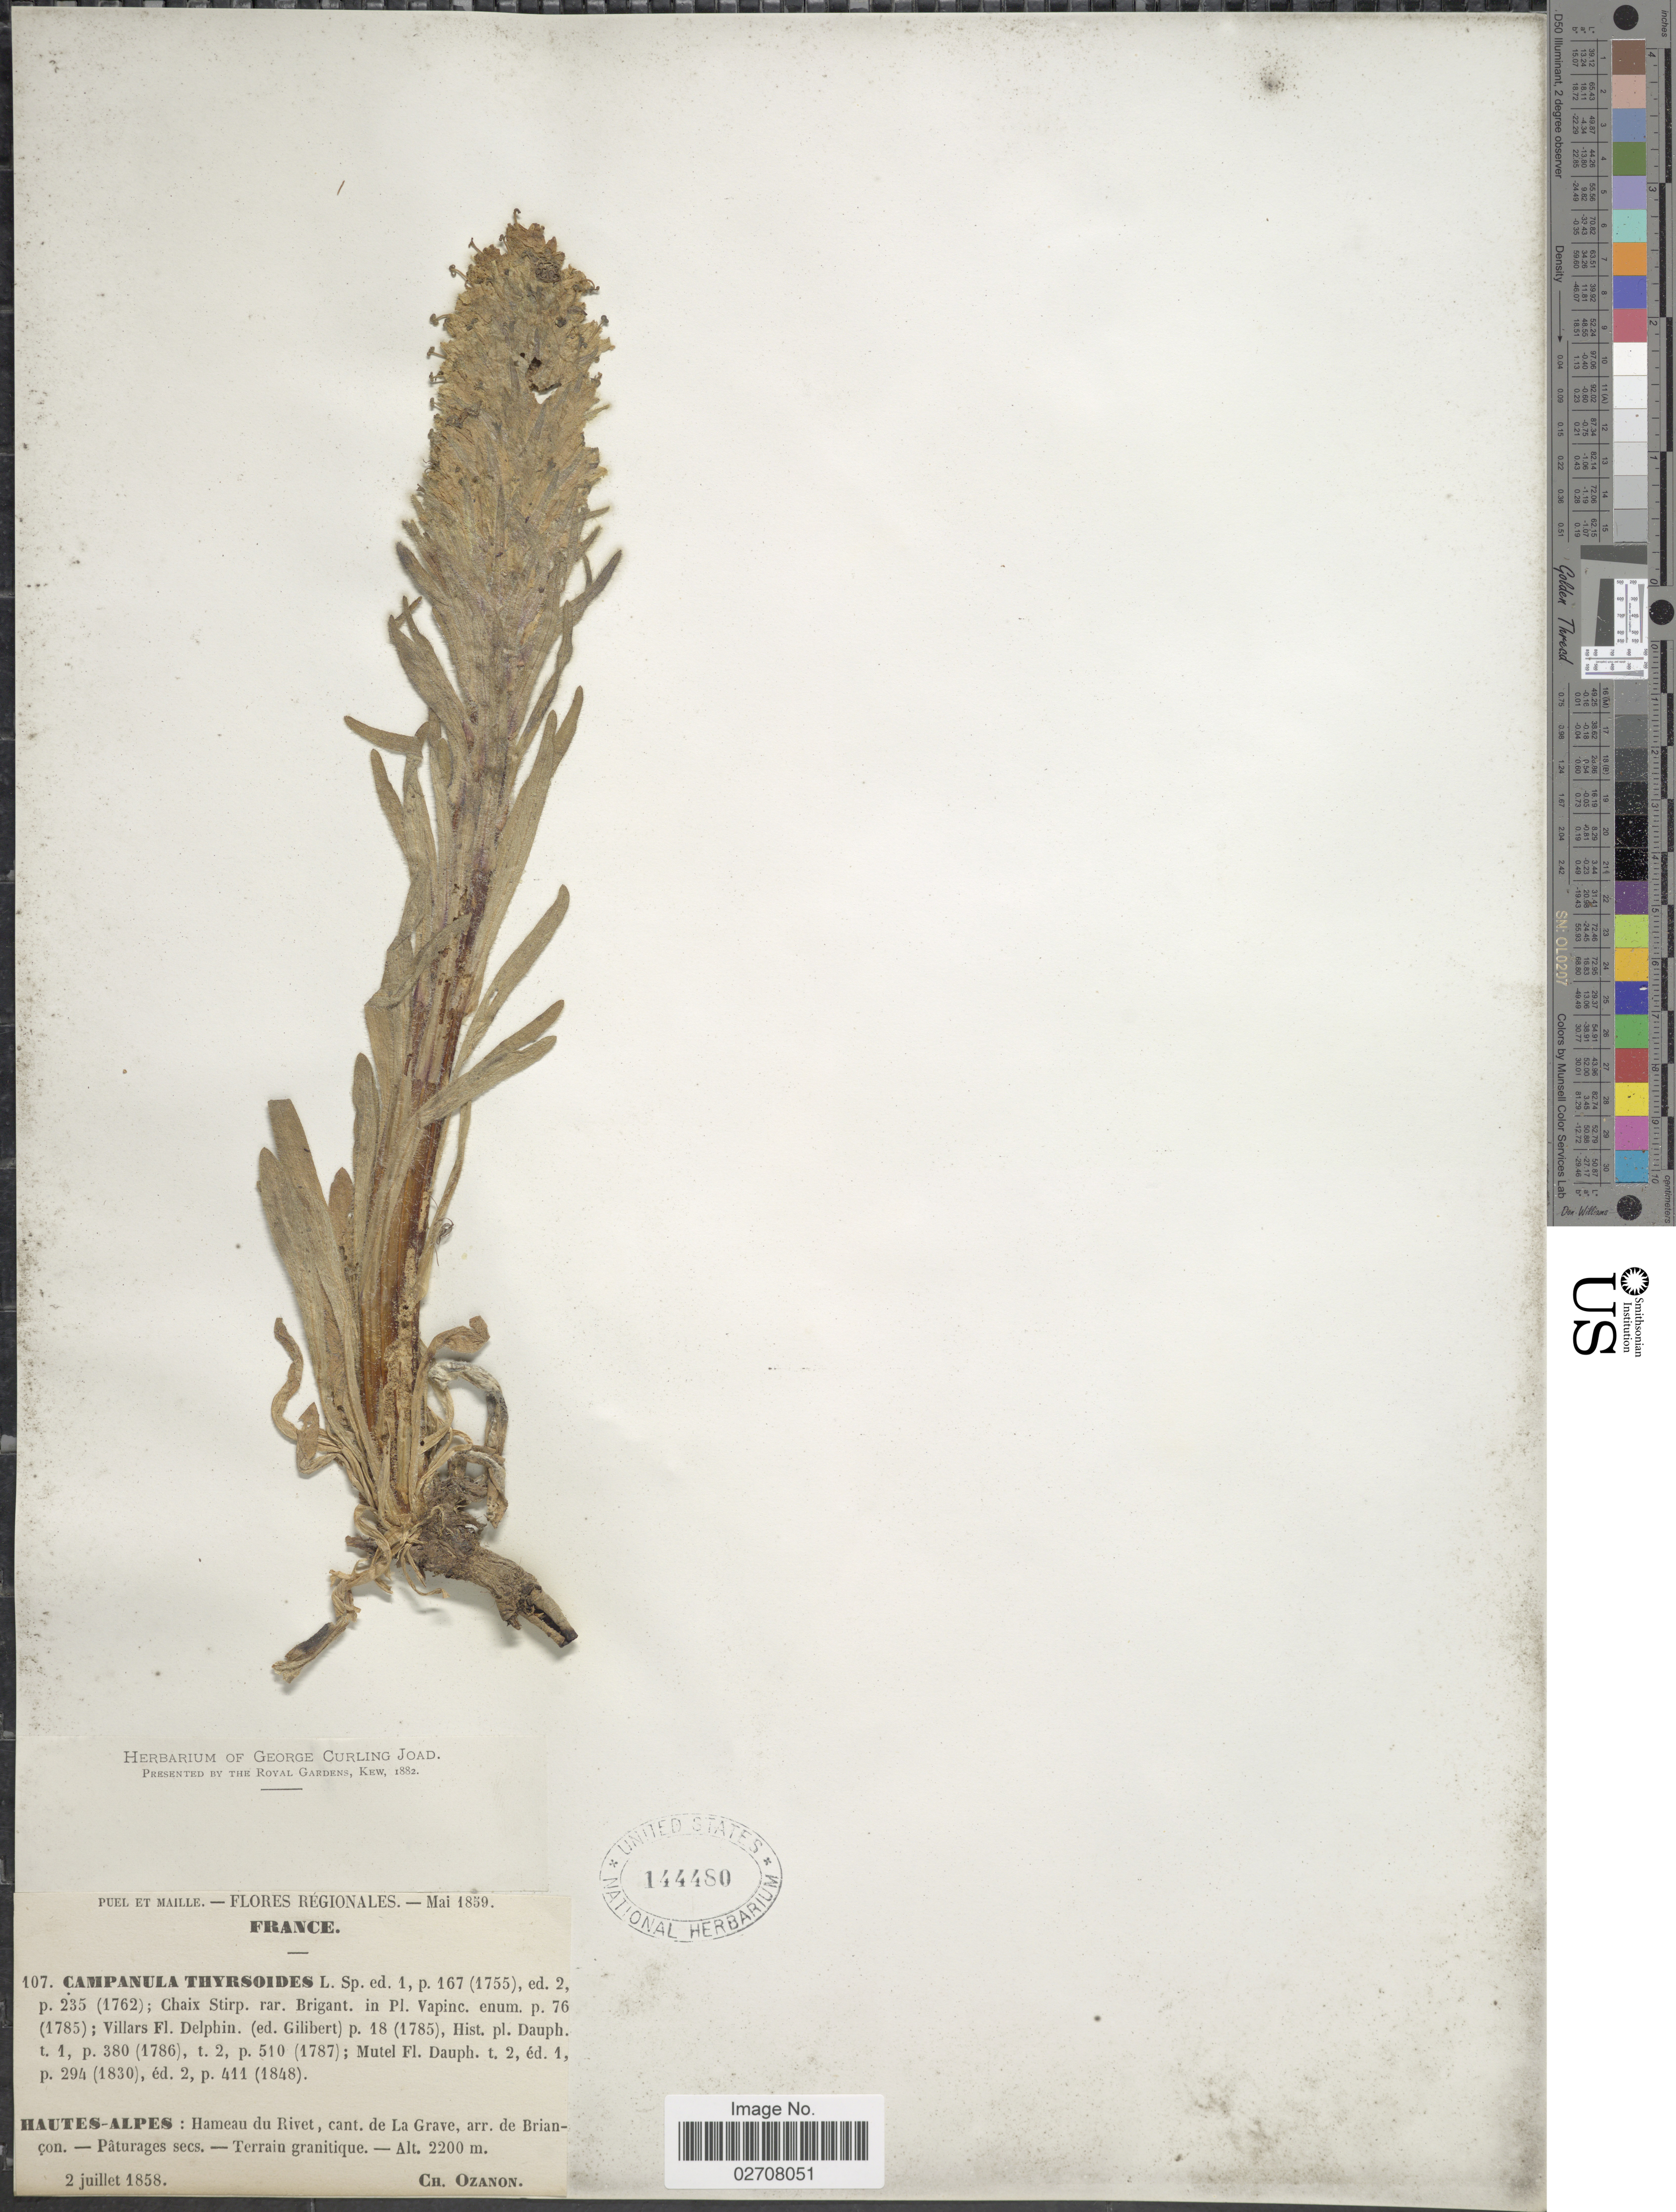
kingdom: Plantae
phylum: Tracheophyta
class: Magnoliopsida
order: Asterales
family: Campanulaceae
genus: Campanula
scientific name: Campanula thyrsoides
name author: L.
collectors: C. Ozanon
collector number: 107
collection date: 1858-07-02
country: France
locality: Hautes Alpes: Hameau du Rivet, cant. de La Grave, arr. de Briancon - Paturages secs. - Terrain granitique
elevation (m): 2200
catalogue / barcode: US 144480